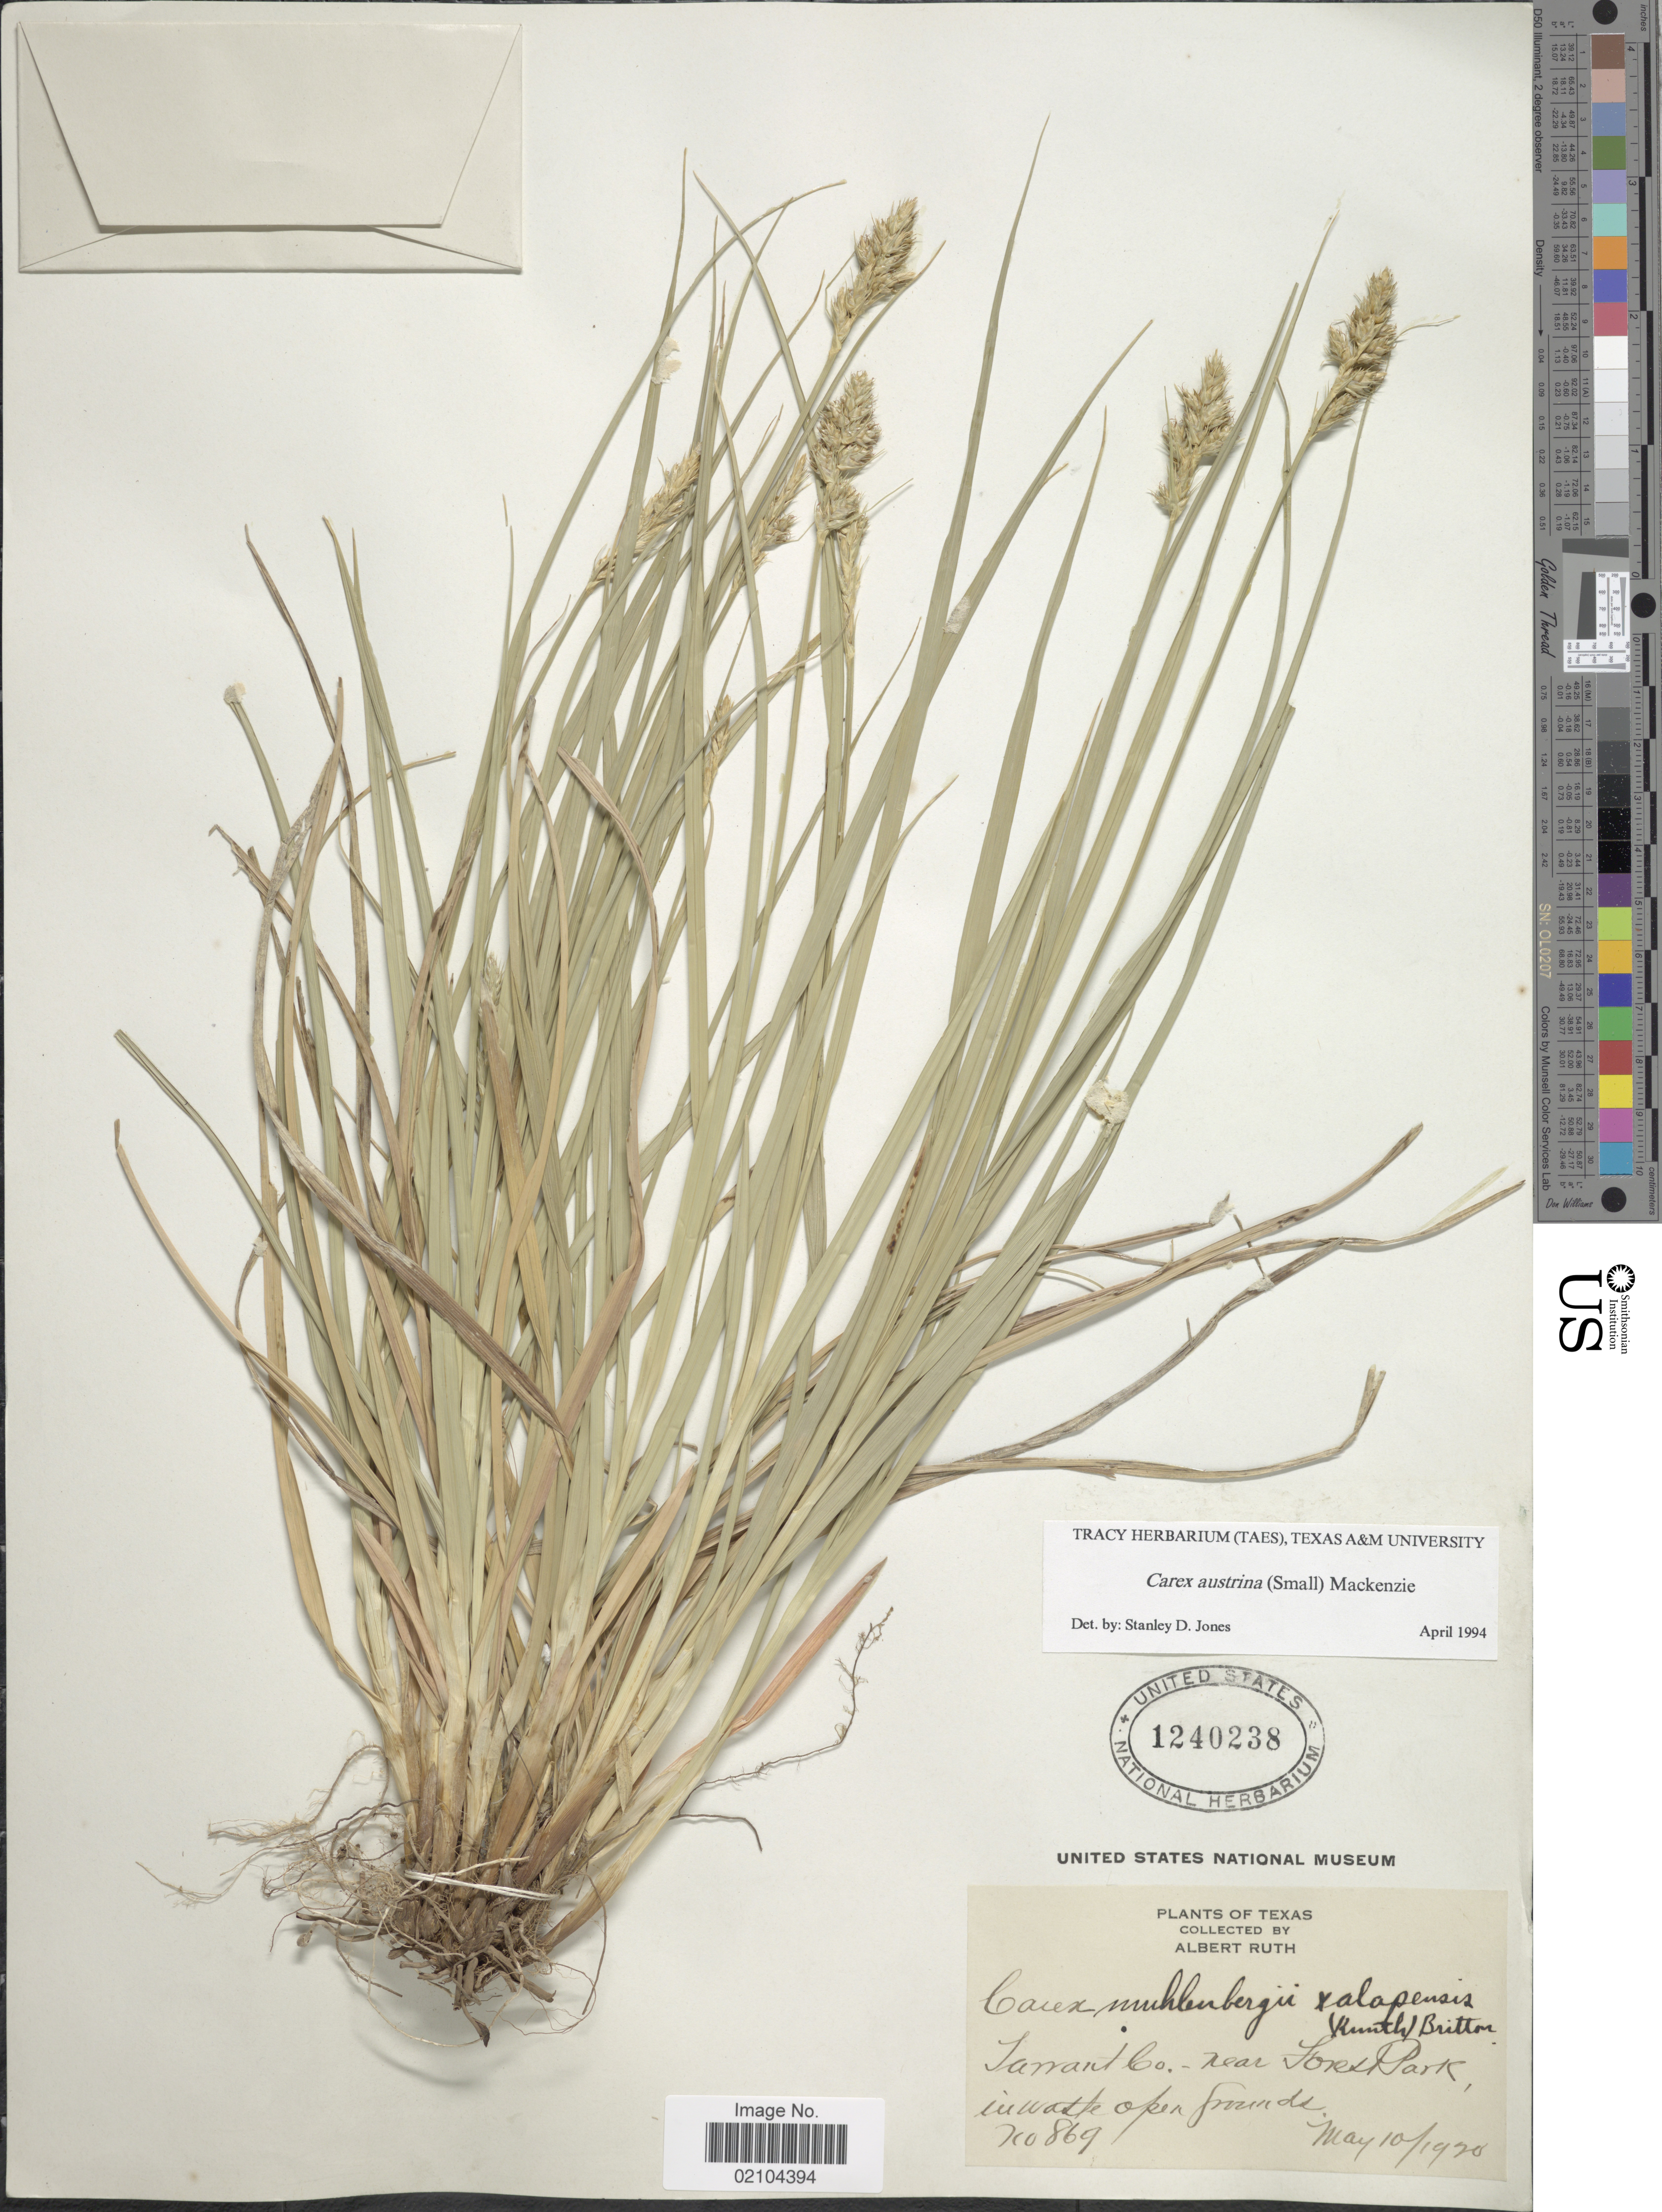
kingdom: Plantae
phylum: Tracheophyta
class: Liliopsida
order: Poales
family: Cyperaceae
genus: Carex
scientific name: Carex austrina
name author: Mack.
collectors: A. Ruth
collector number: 869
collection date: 1920-05-10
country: United States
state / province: Texas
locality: Tarrant Co.-near Forest Park, in waste open grounds.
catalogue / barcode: US 1240238